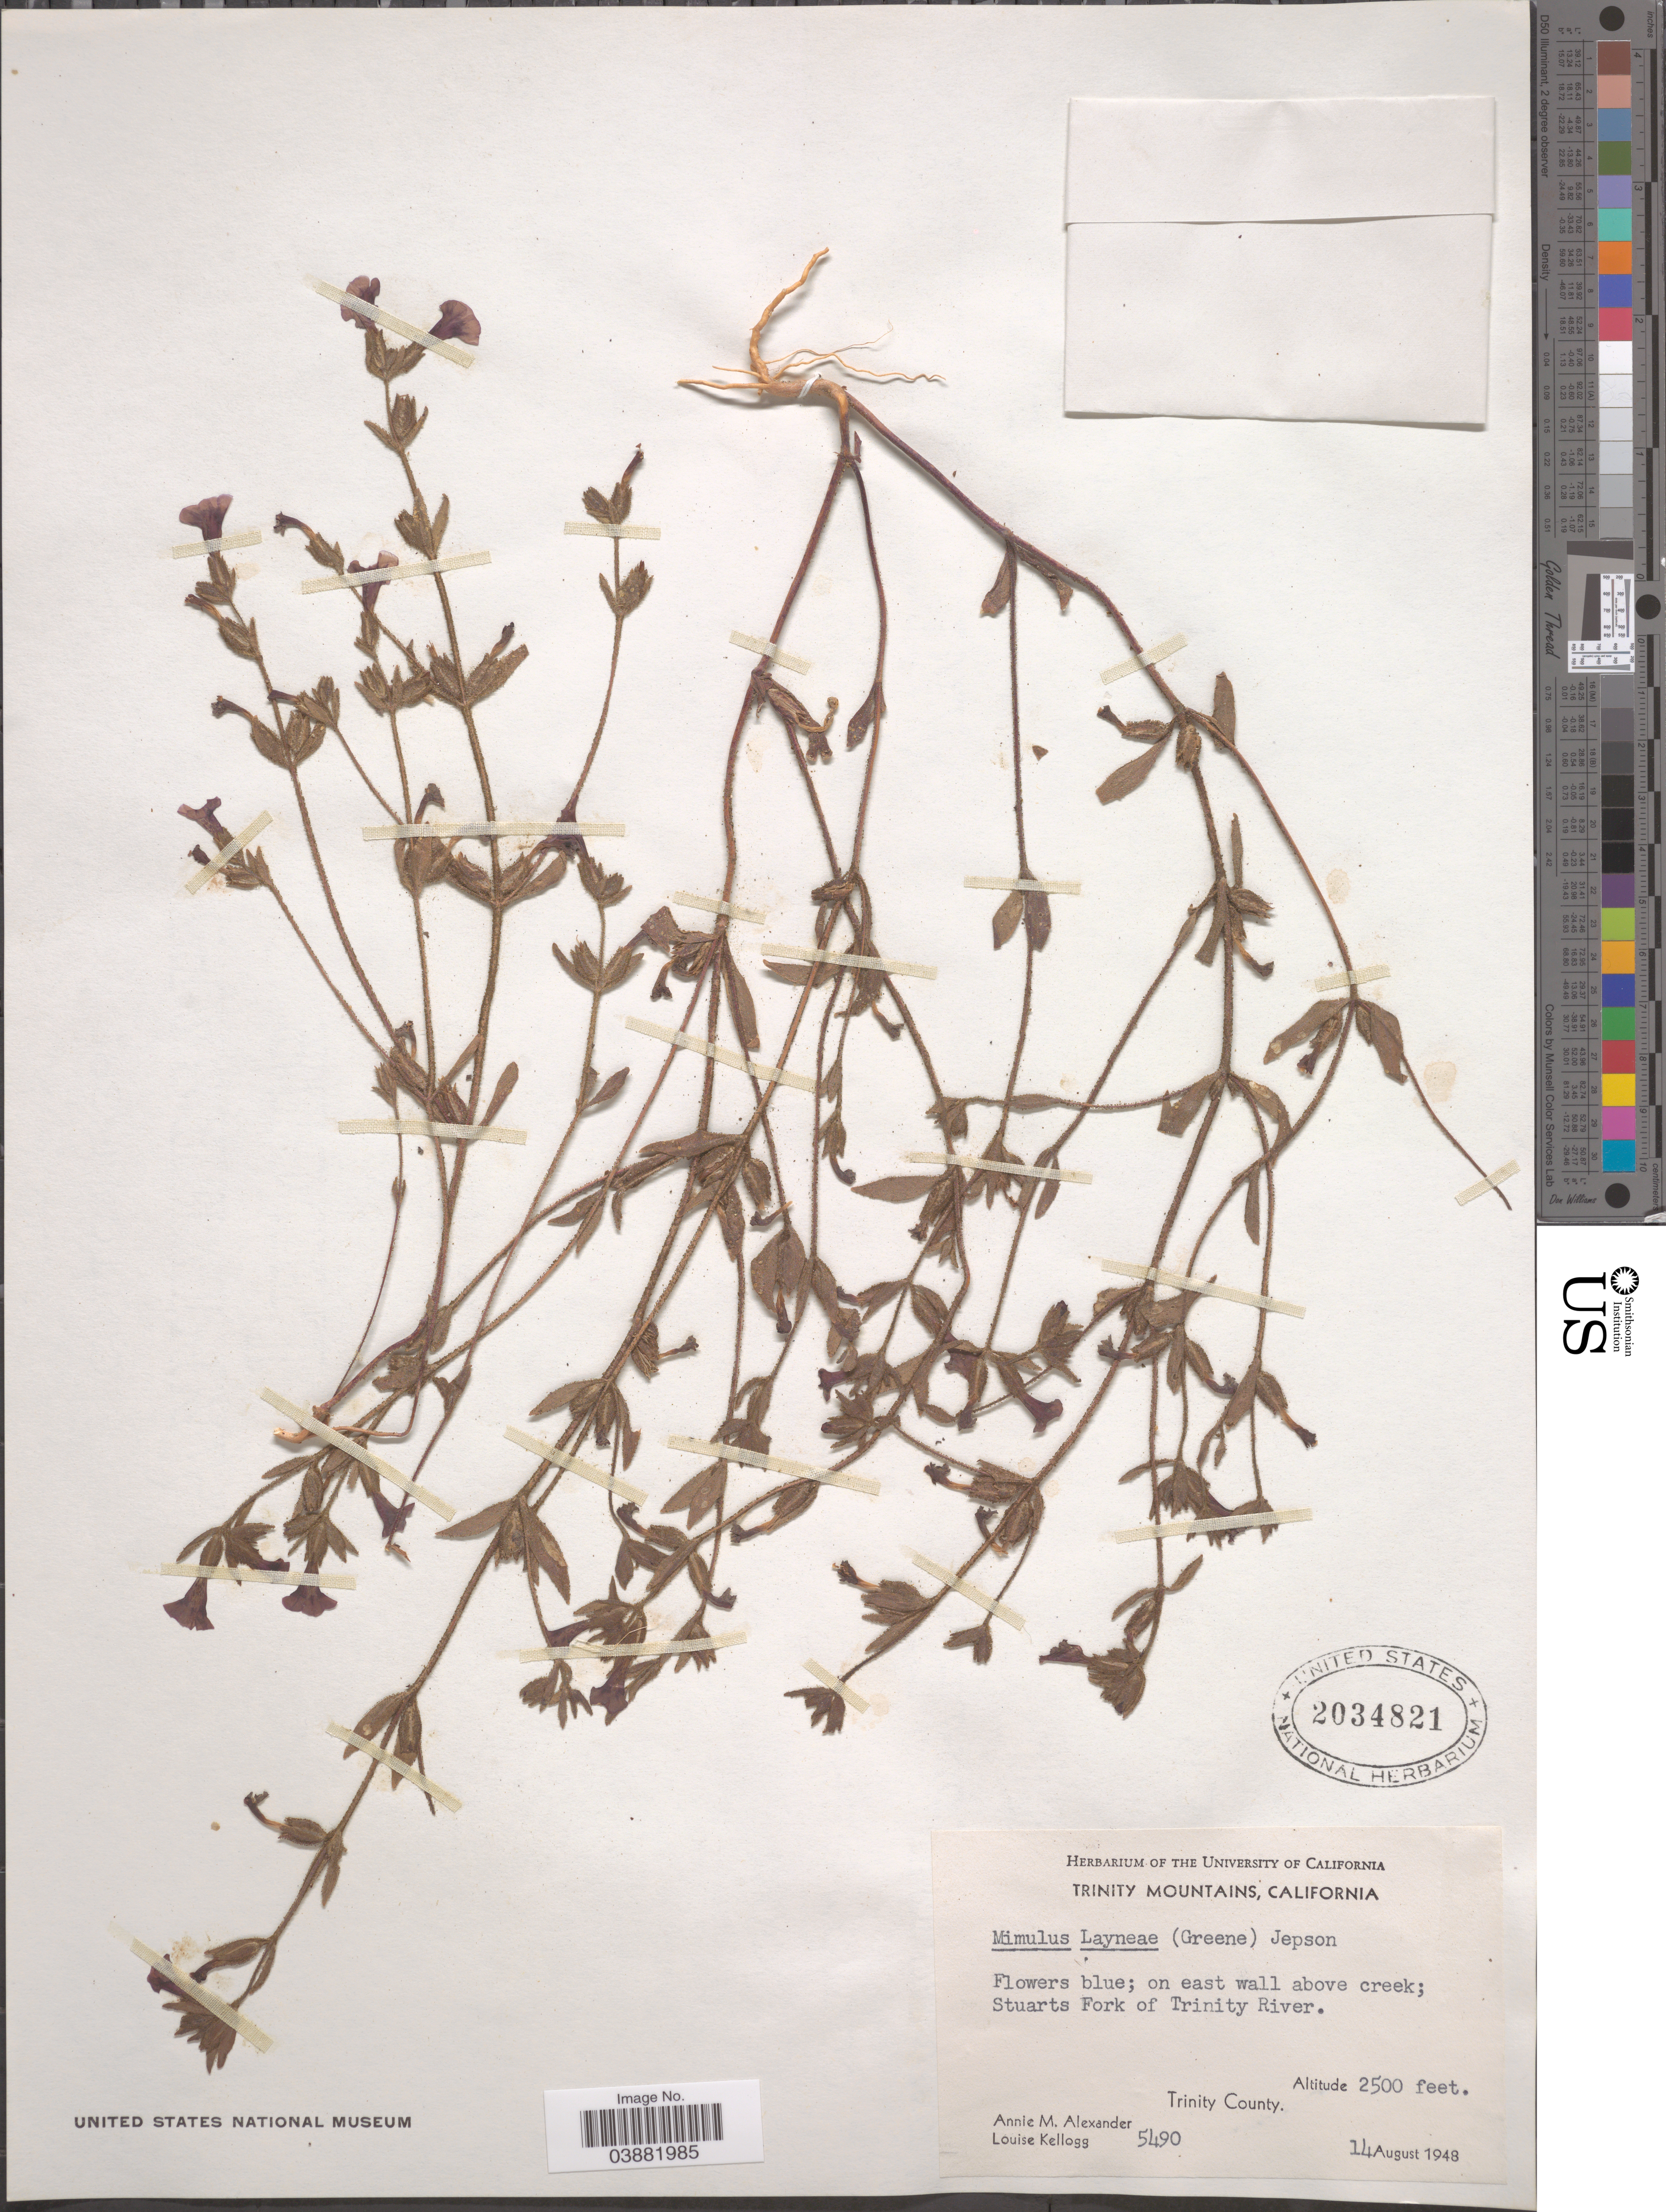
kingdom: Plantae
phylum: Tracheophyta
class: Magnoliopsida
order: Lamiales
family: Phrymaceae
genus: Mimulus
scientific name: Mimulus layneae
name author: (Greene) Jeps.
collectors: A. M. Alexander & L. Kellogg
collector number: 5490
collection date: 1948-08-14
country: United States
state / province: California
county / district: Trinity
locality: Trinity Mountains. Stuarts Fork of Trinity River. Trinity County.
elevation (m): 762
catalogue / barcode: US 2034821